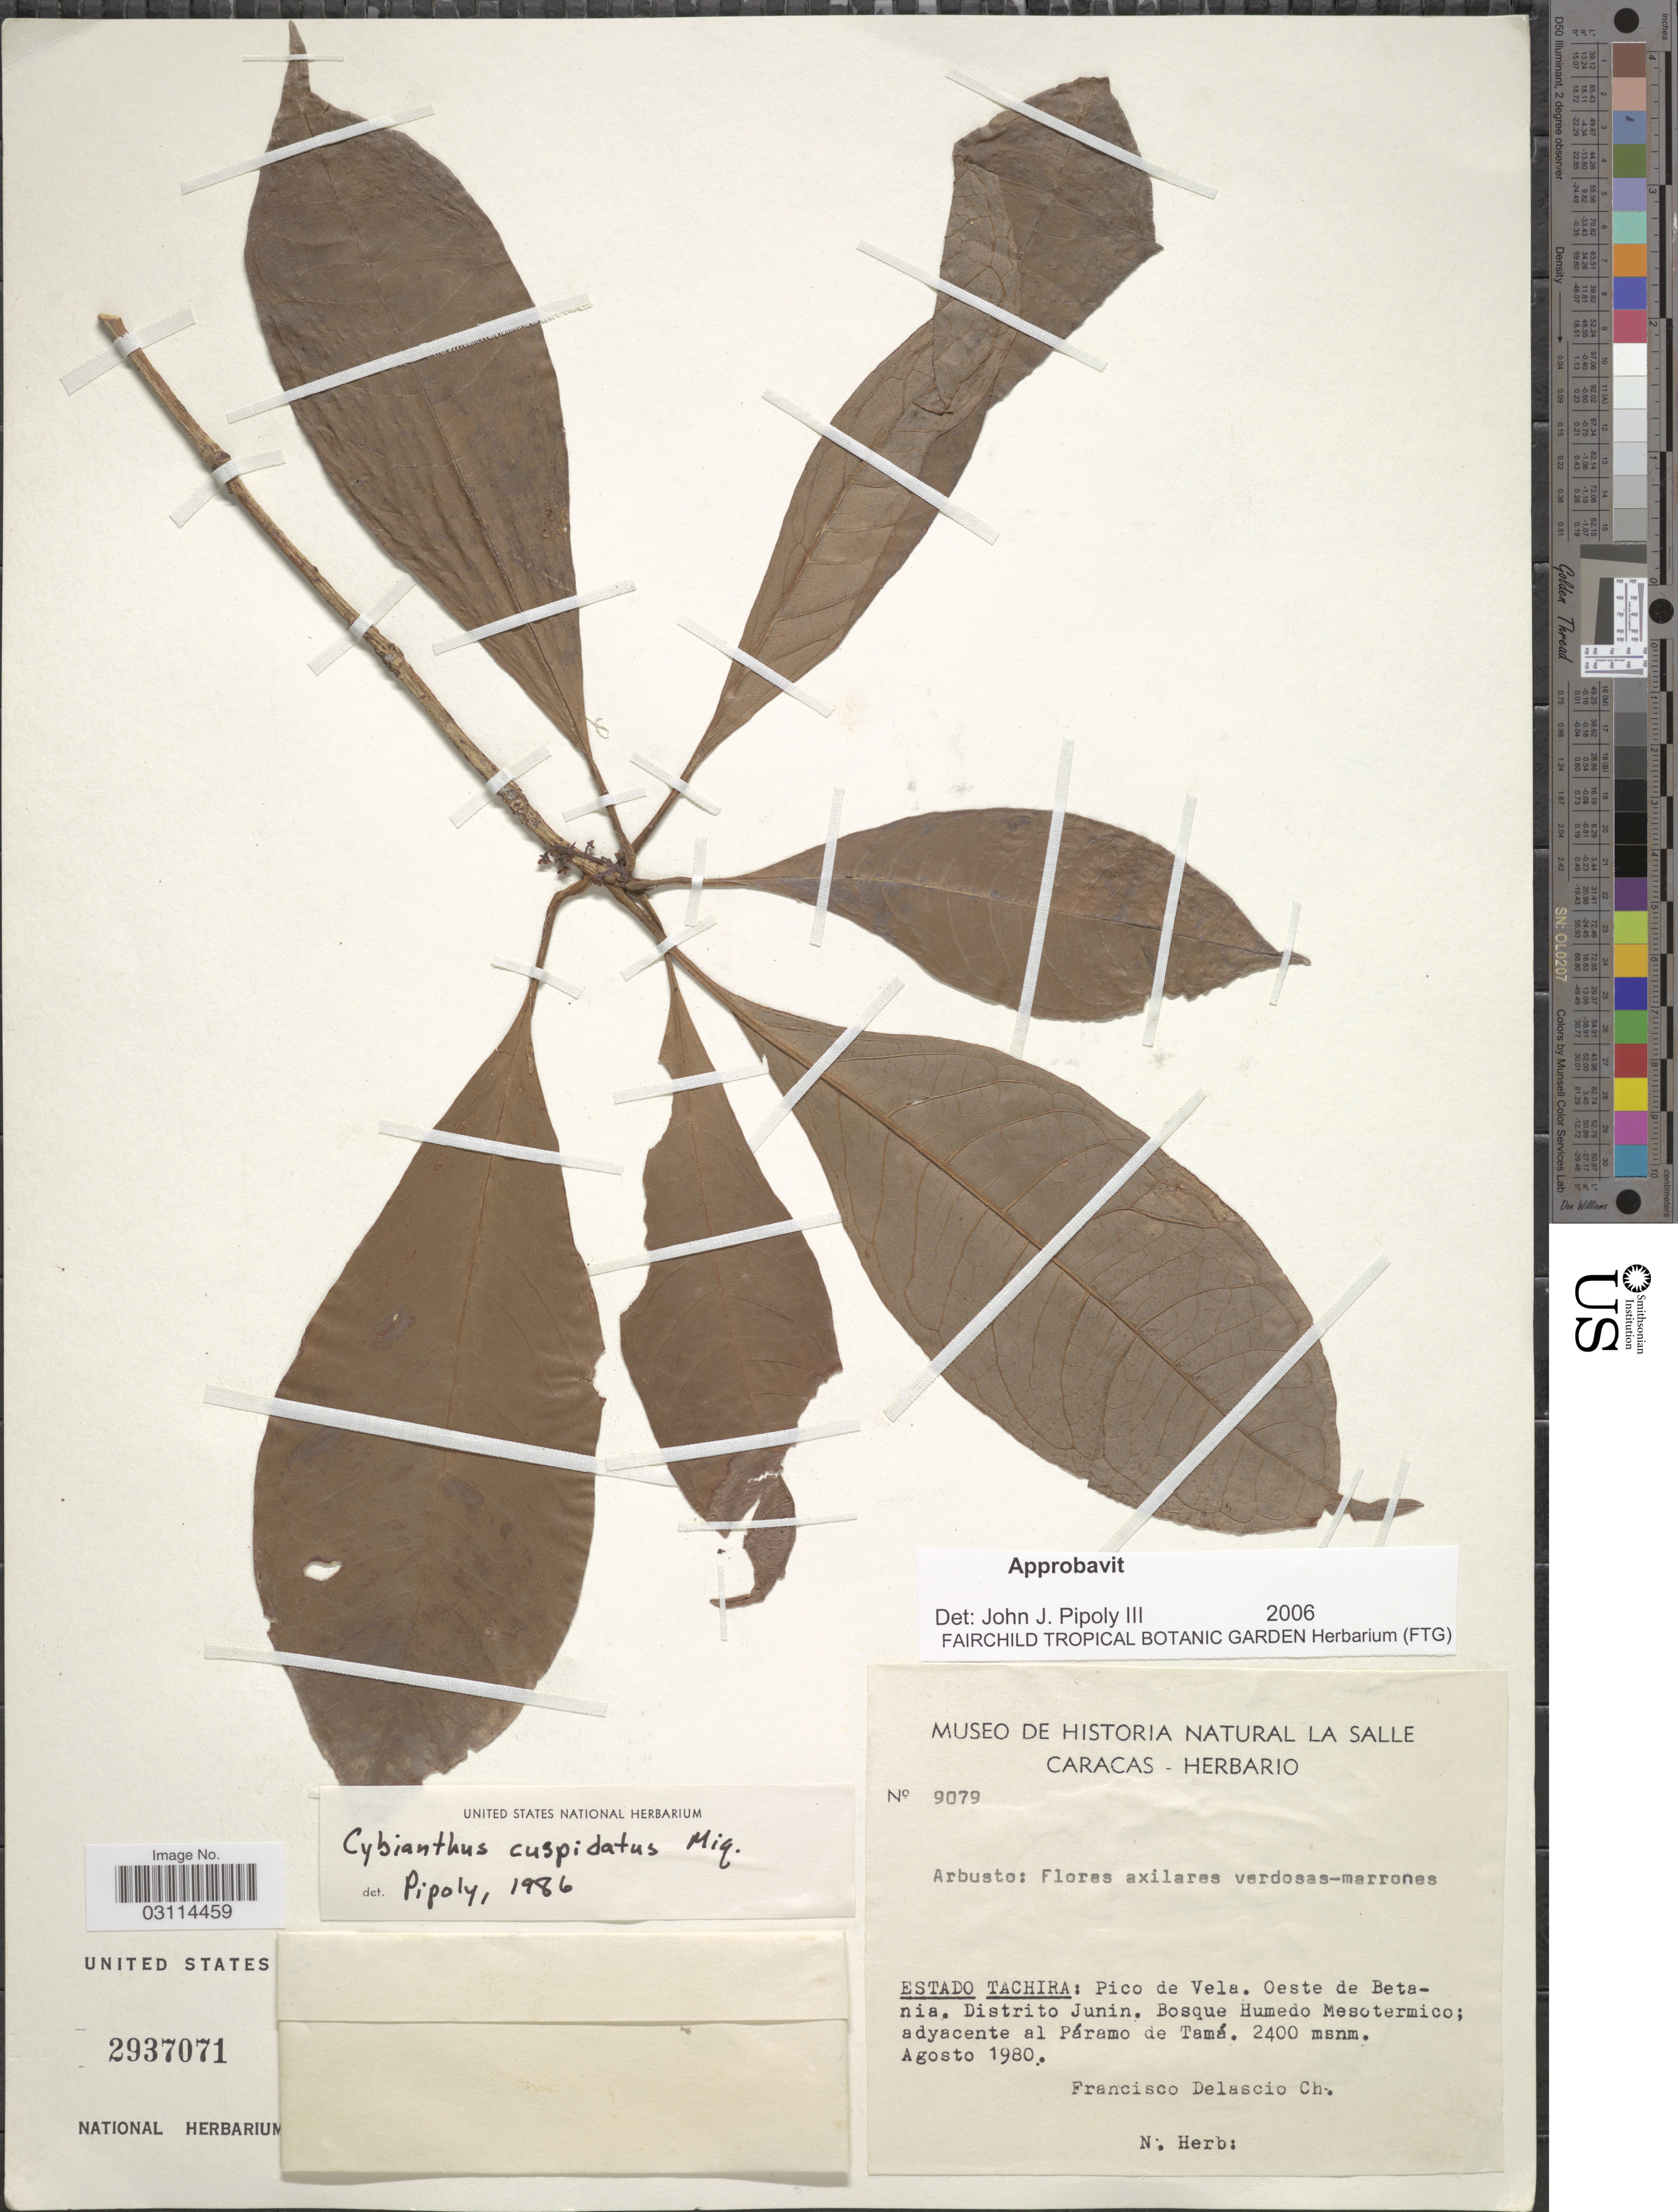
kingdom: Plantae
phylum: Tracheophyta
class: Magnoliopsida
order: Ericales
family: Primulaceae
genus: Cybianthus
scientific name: Cybianthus cuspidatus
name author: Miq.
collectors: F. Delascio C.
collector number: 9079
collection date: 1980-08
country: Venezuela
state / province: Tachira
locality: Pico de Vela. Oeste de Betania. Distrito Junin. Bosque Humedo Mesotermico; adyacente al Páram de Tamá.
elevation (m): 2400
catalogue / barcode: US 2937071